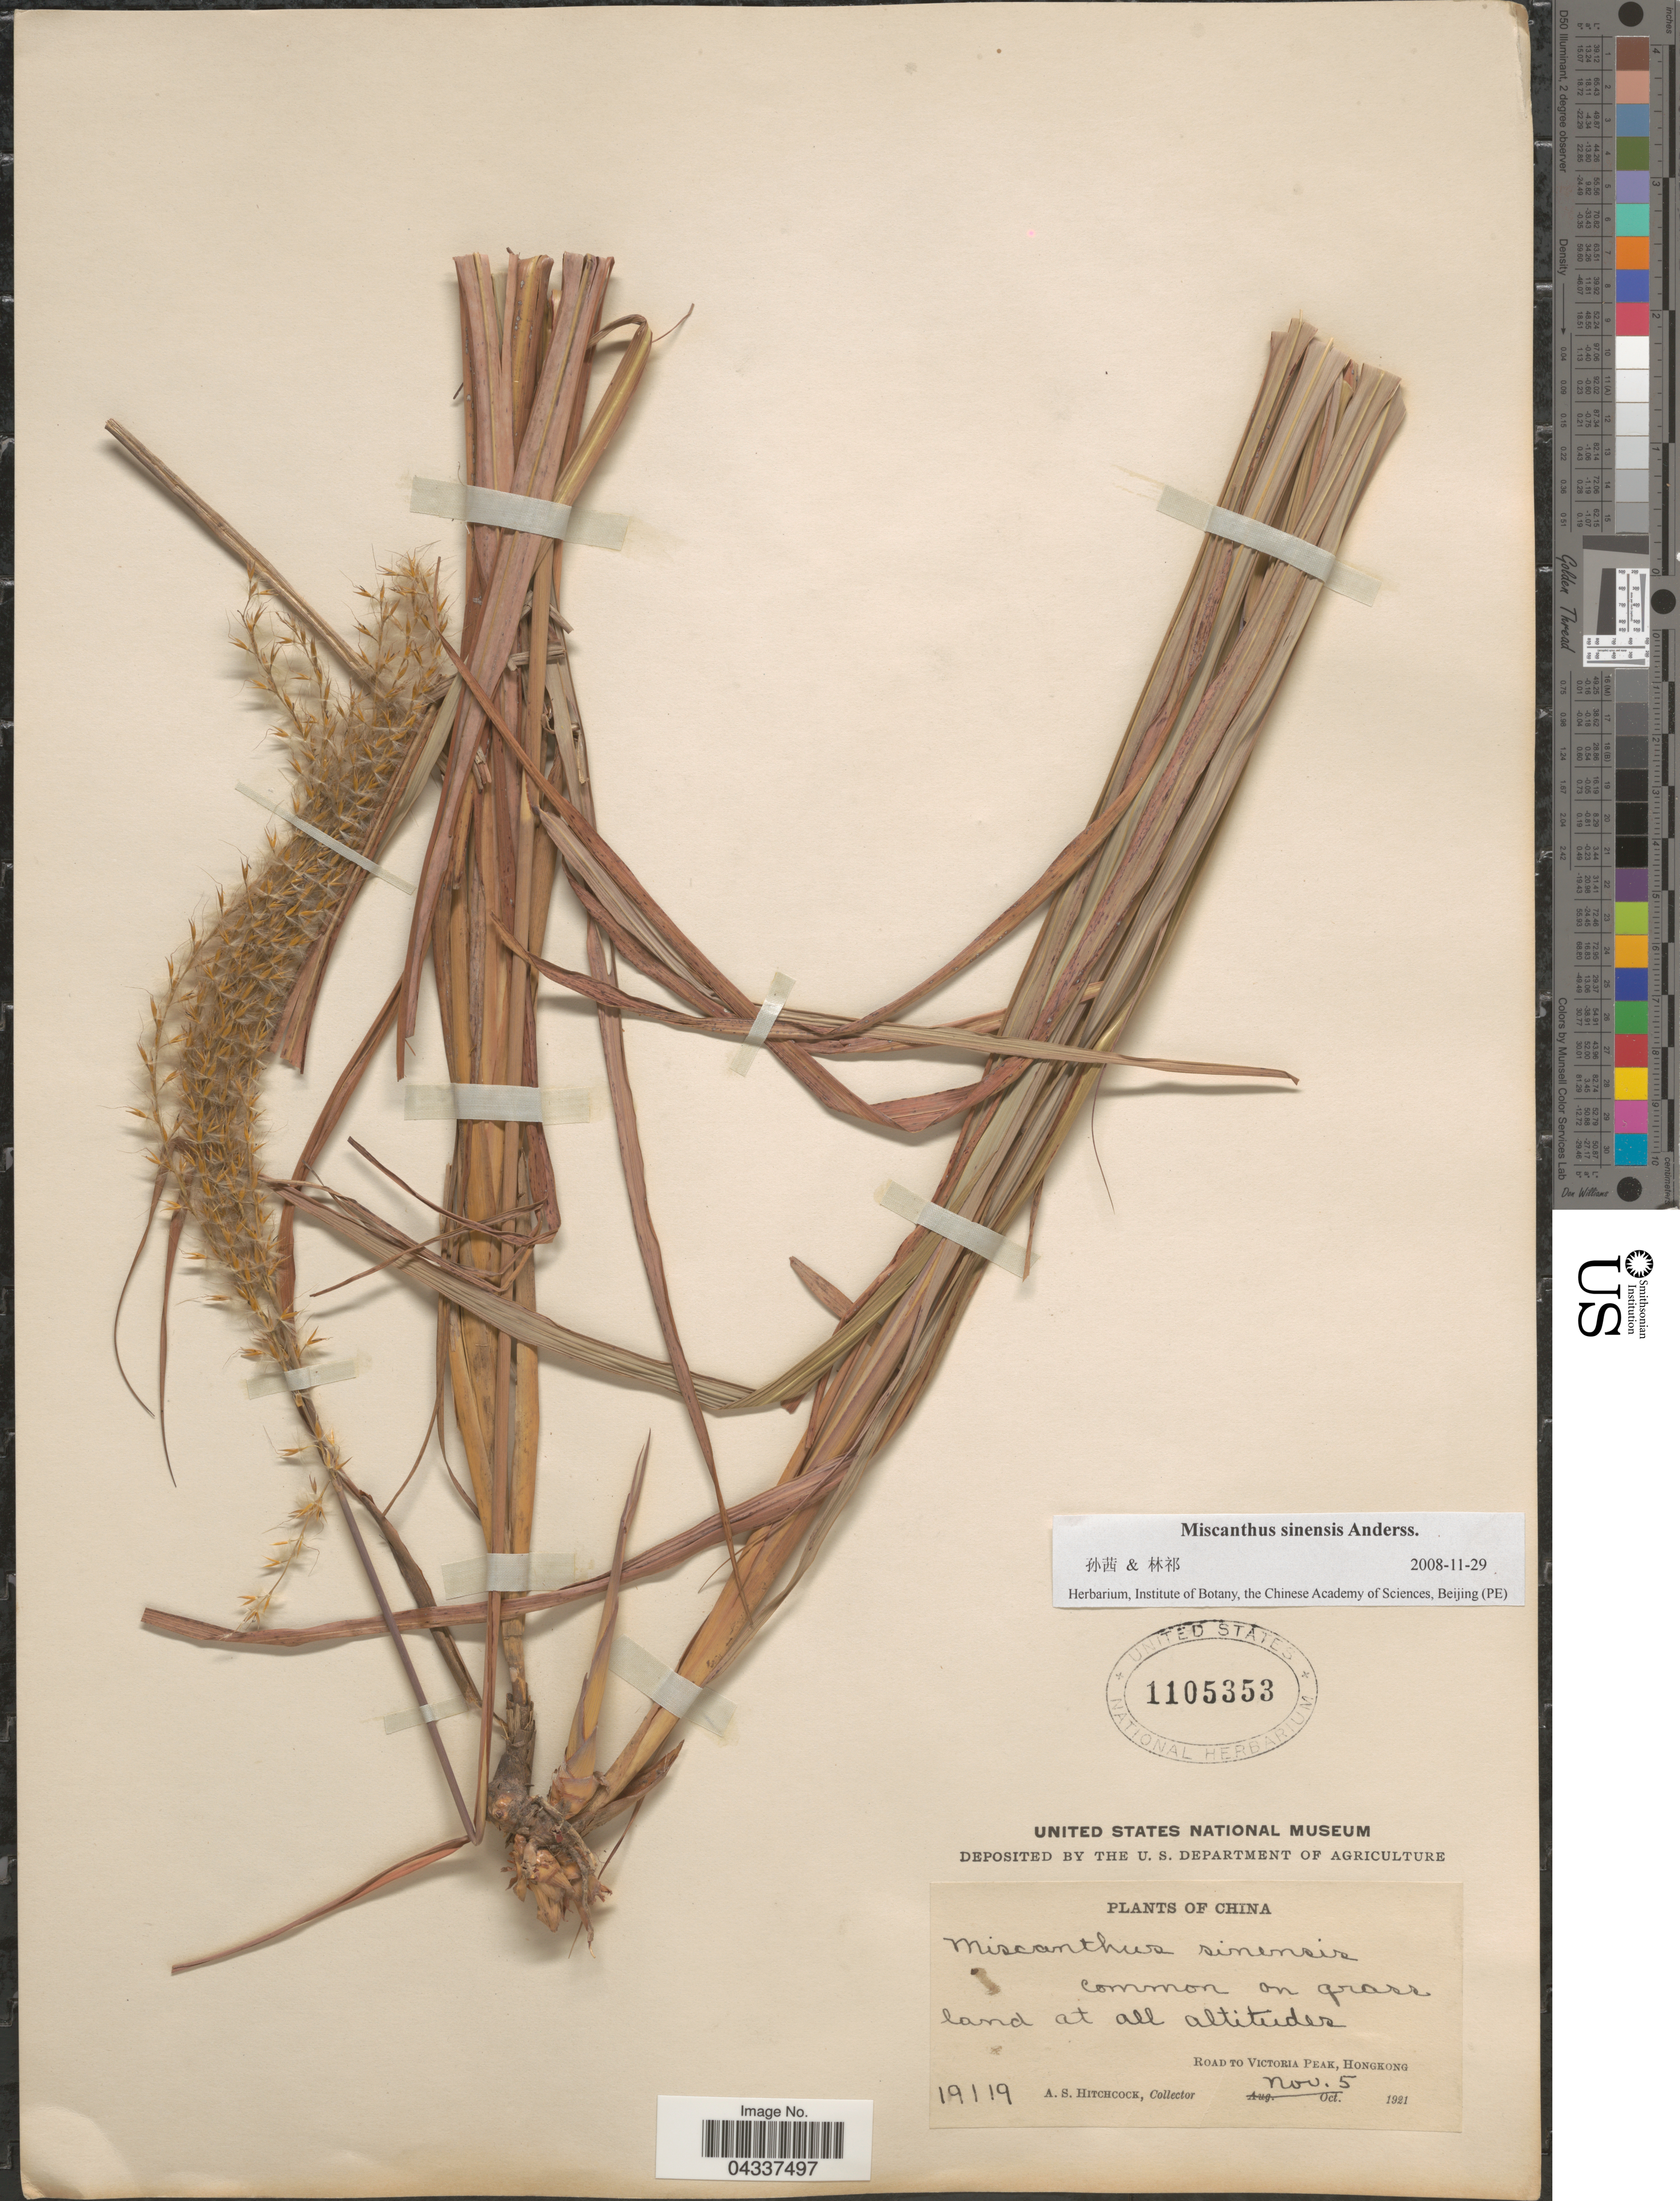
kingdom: Plantae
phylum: Tracheophyta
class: Liliopsida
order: Poales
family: Poaceae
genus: Miscanthus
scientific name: Miscanthus sinensis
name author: Andersson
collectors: A. S. Hitchcock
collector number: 19119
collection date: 1921-11-05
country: China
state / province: Hong Kong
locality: Common on grass land at all altitudes. Road to Victoria Peak, Hongkong.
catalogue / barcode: US 1105353